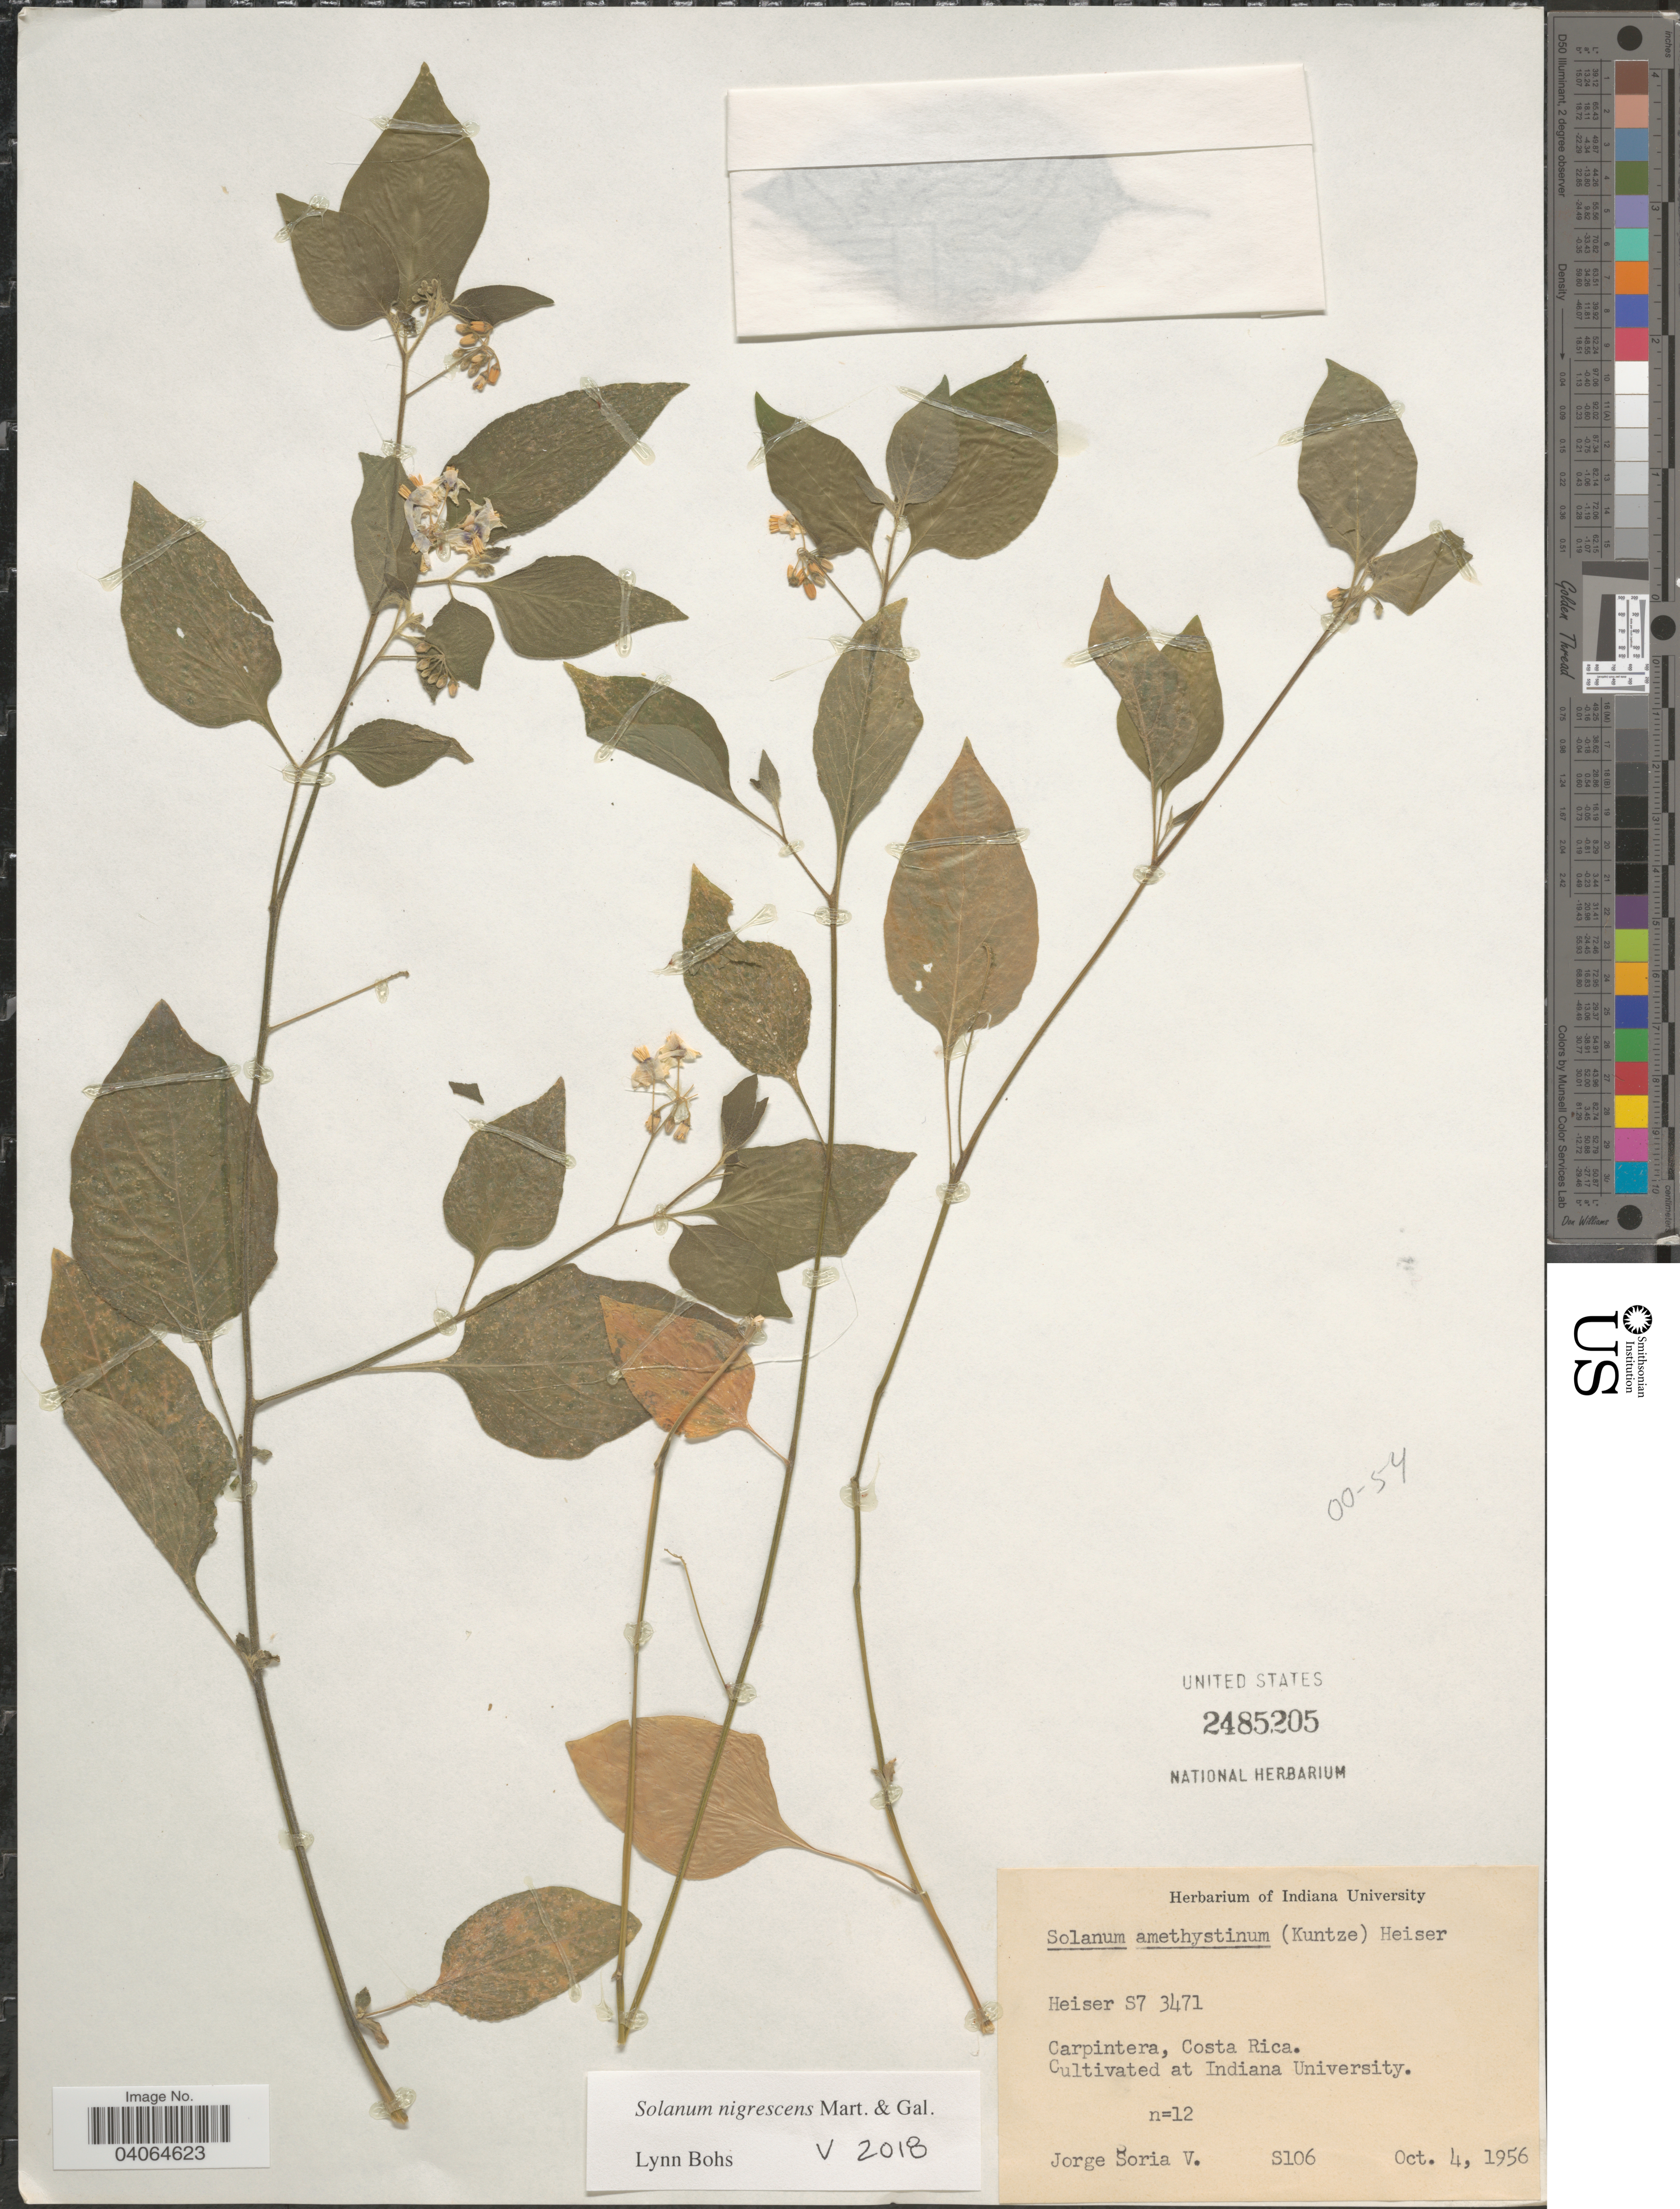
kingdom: Plantae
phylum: Tracheophyta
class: Magnoliopsida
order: Solanales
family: Solanaceae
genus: Solanum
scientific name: Solanum nigrescens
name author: M. Martens & Galeotti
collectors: J. Soria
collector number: S106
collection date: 1956-10-04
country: United States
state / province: Indiana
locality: At Indiana University.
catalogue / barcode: US 2485205